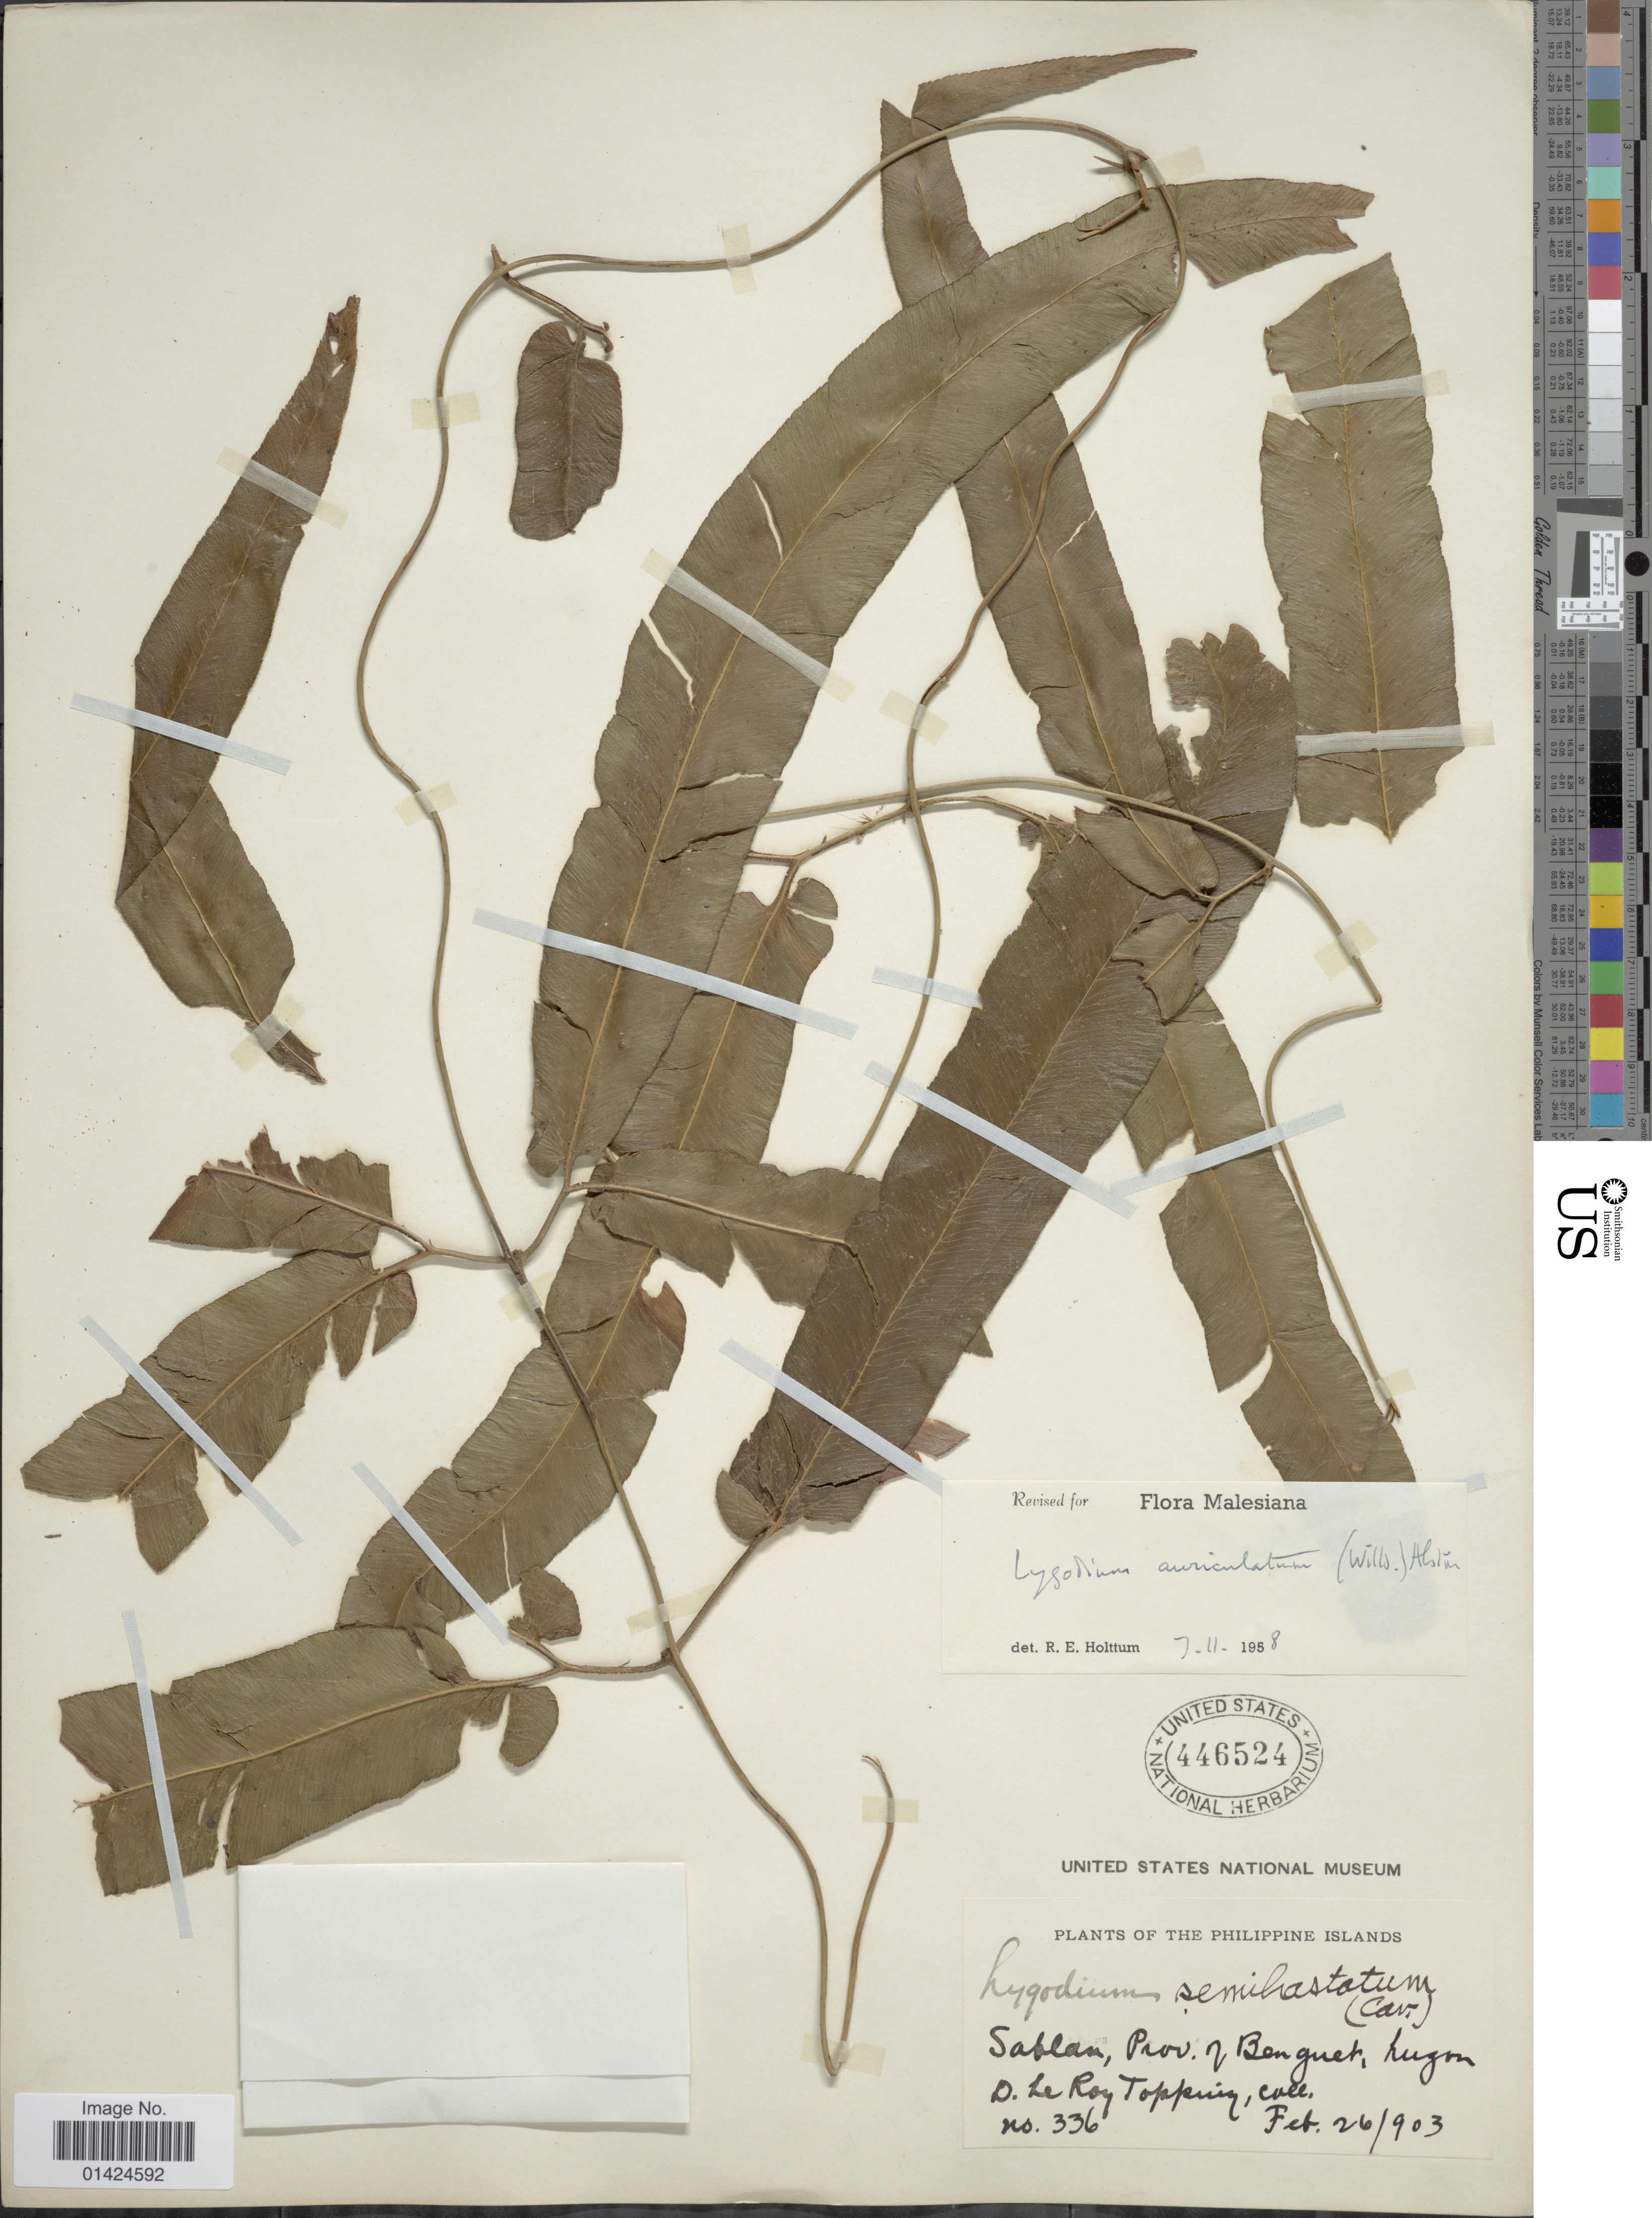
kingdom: Plantae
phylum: Tracheophyta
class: Polypodiopsida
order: Schizaeales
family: Lygodiaceae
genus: Lygodium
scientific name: Lygodium auriculatum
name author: (Willd.) Alston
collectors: D. L. Topping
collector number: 336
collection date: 1903-02-26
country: Philippines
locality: Sablan, Prov. of Benguet, Luzon.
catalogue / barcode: US 446524